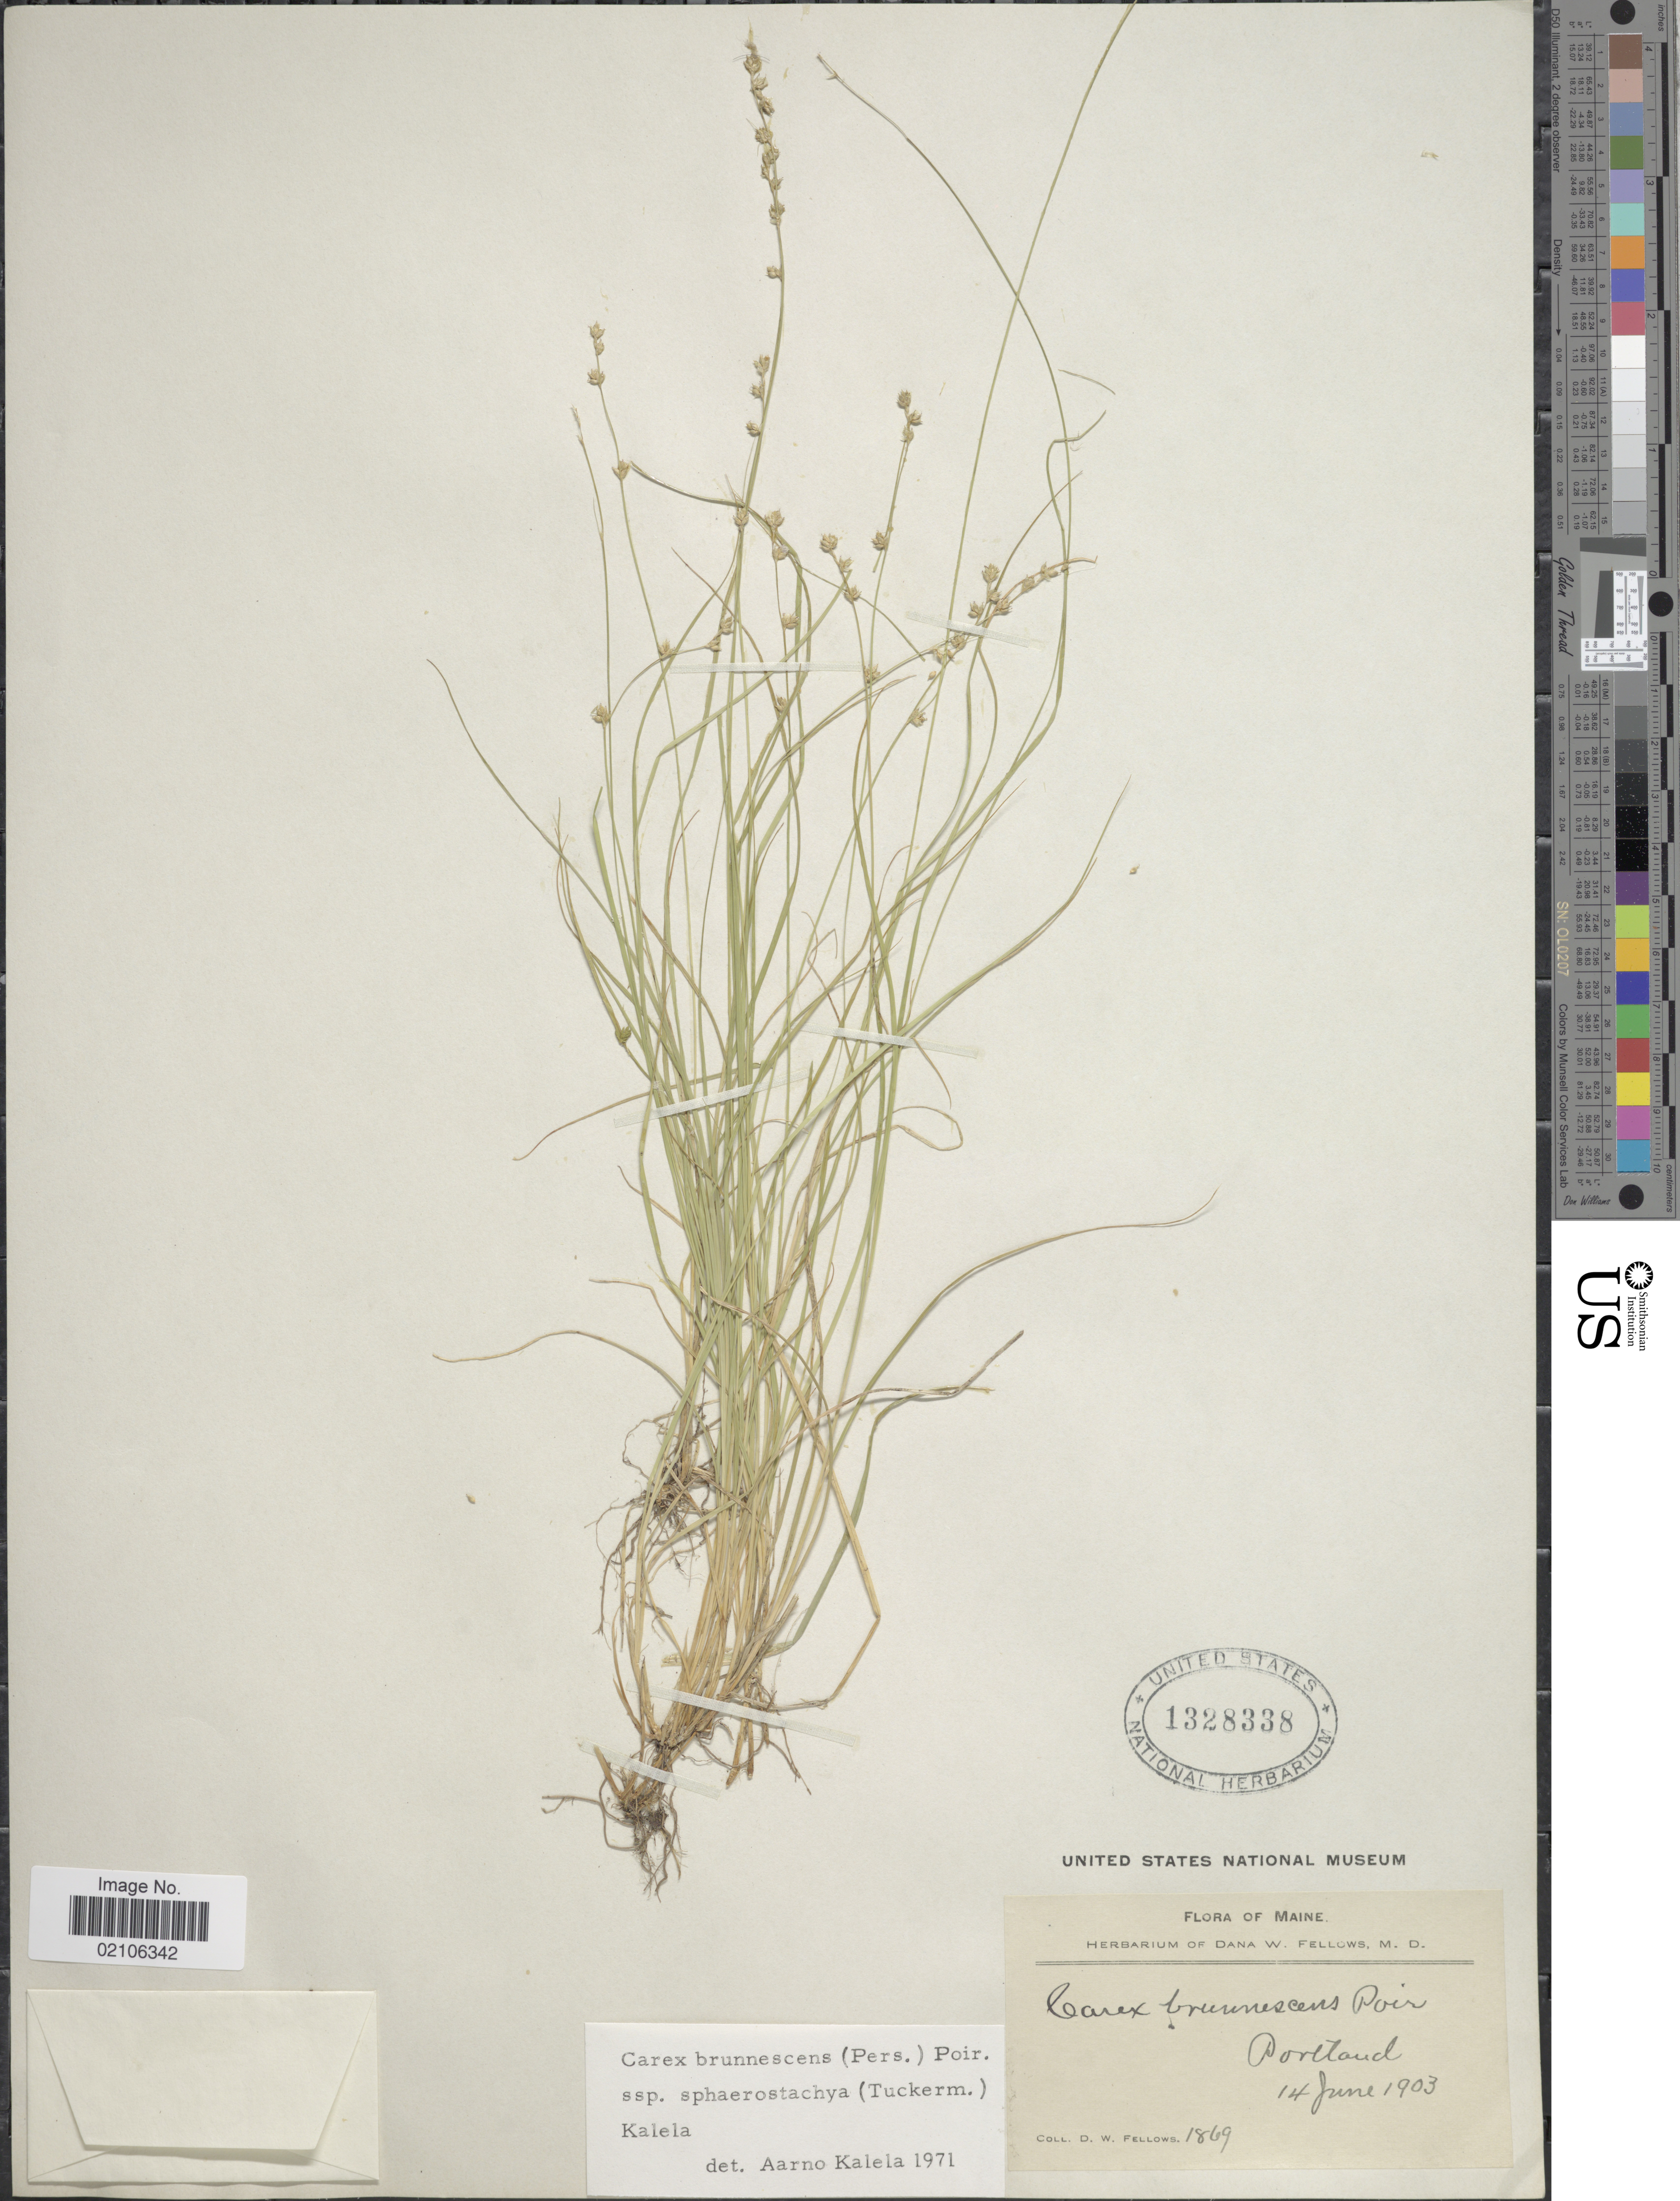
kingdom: Plantae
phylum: Tracheophyta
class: Liliopsida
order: Poales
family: Cyperaceae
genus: Carex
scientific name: Carex brunnescens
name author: (Pers.) Poir.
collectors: D. W. Fellows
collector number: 1869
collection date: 1903-06-14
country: United States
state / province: Maine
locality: Portland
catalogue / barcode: US 1328338